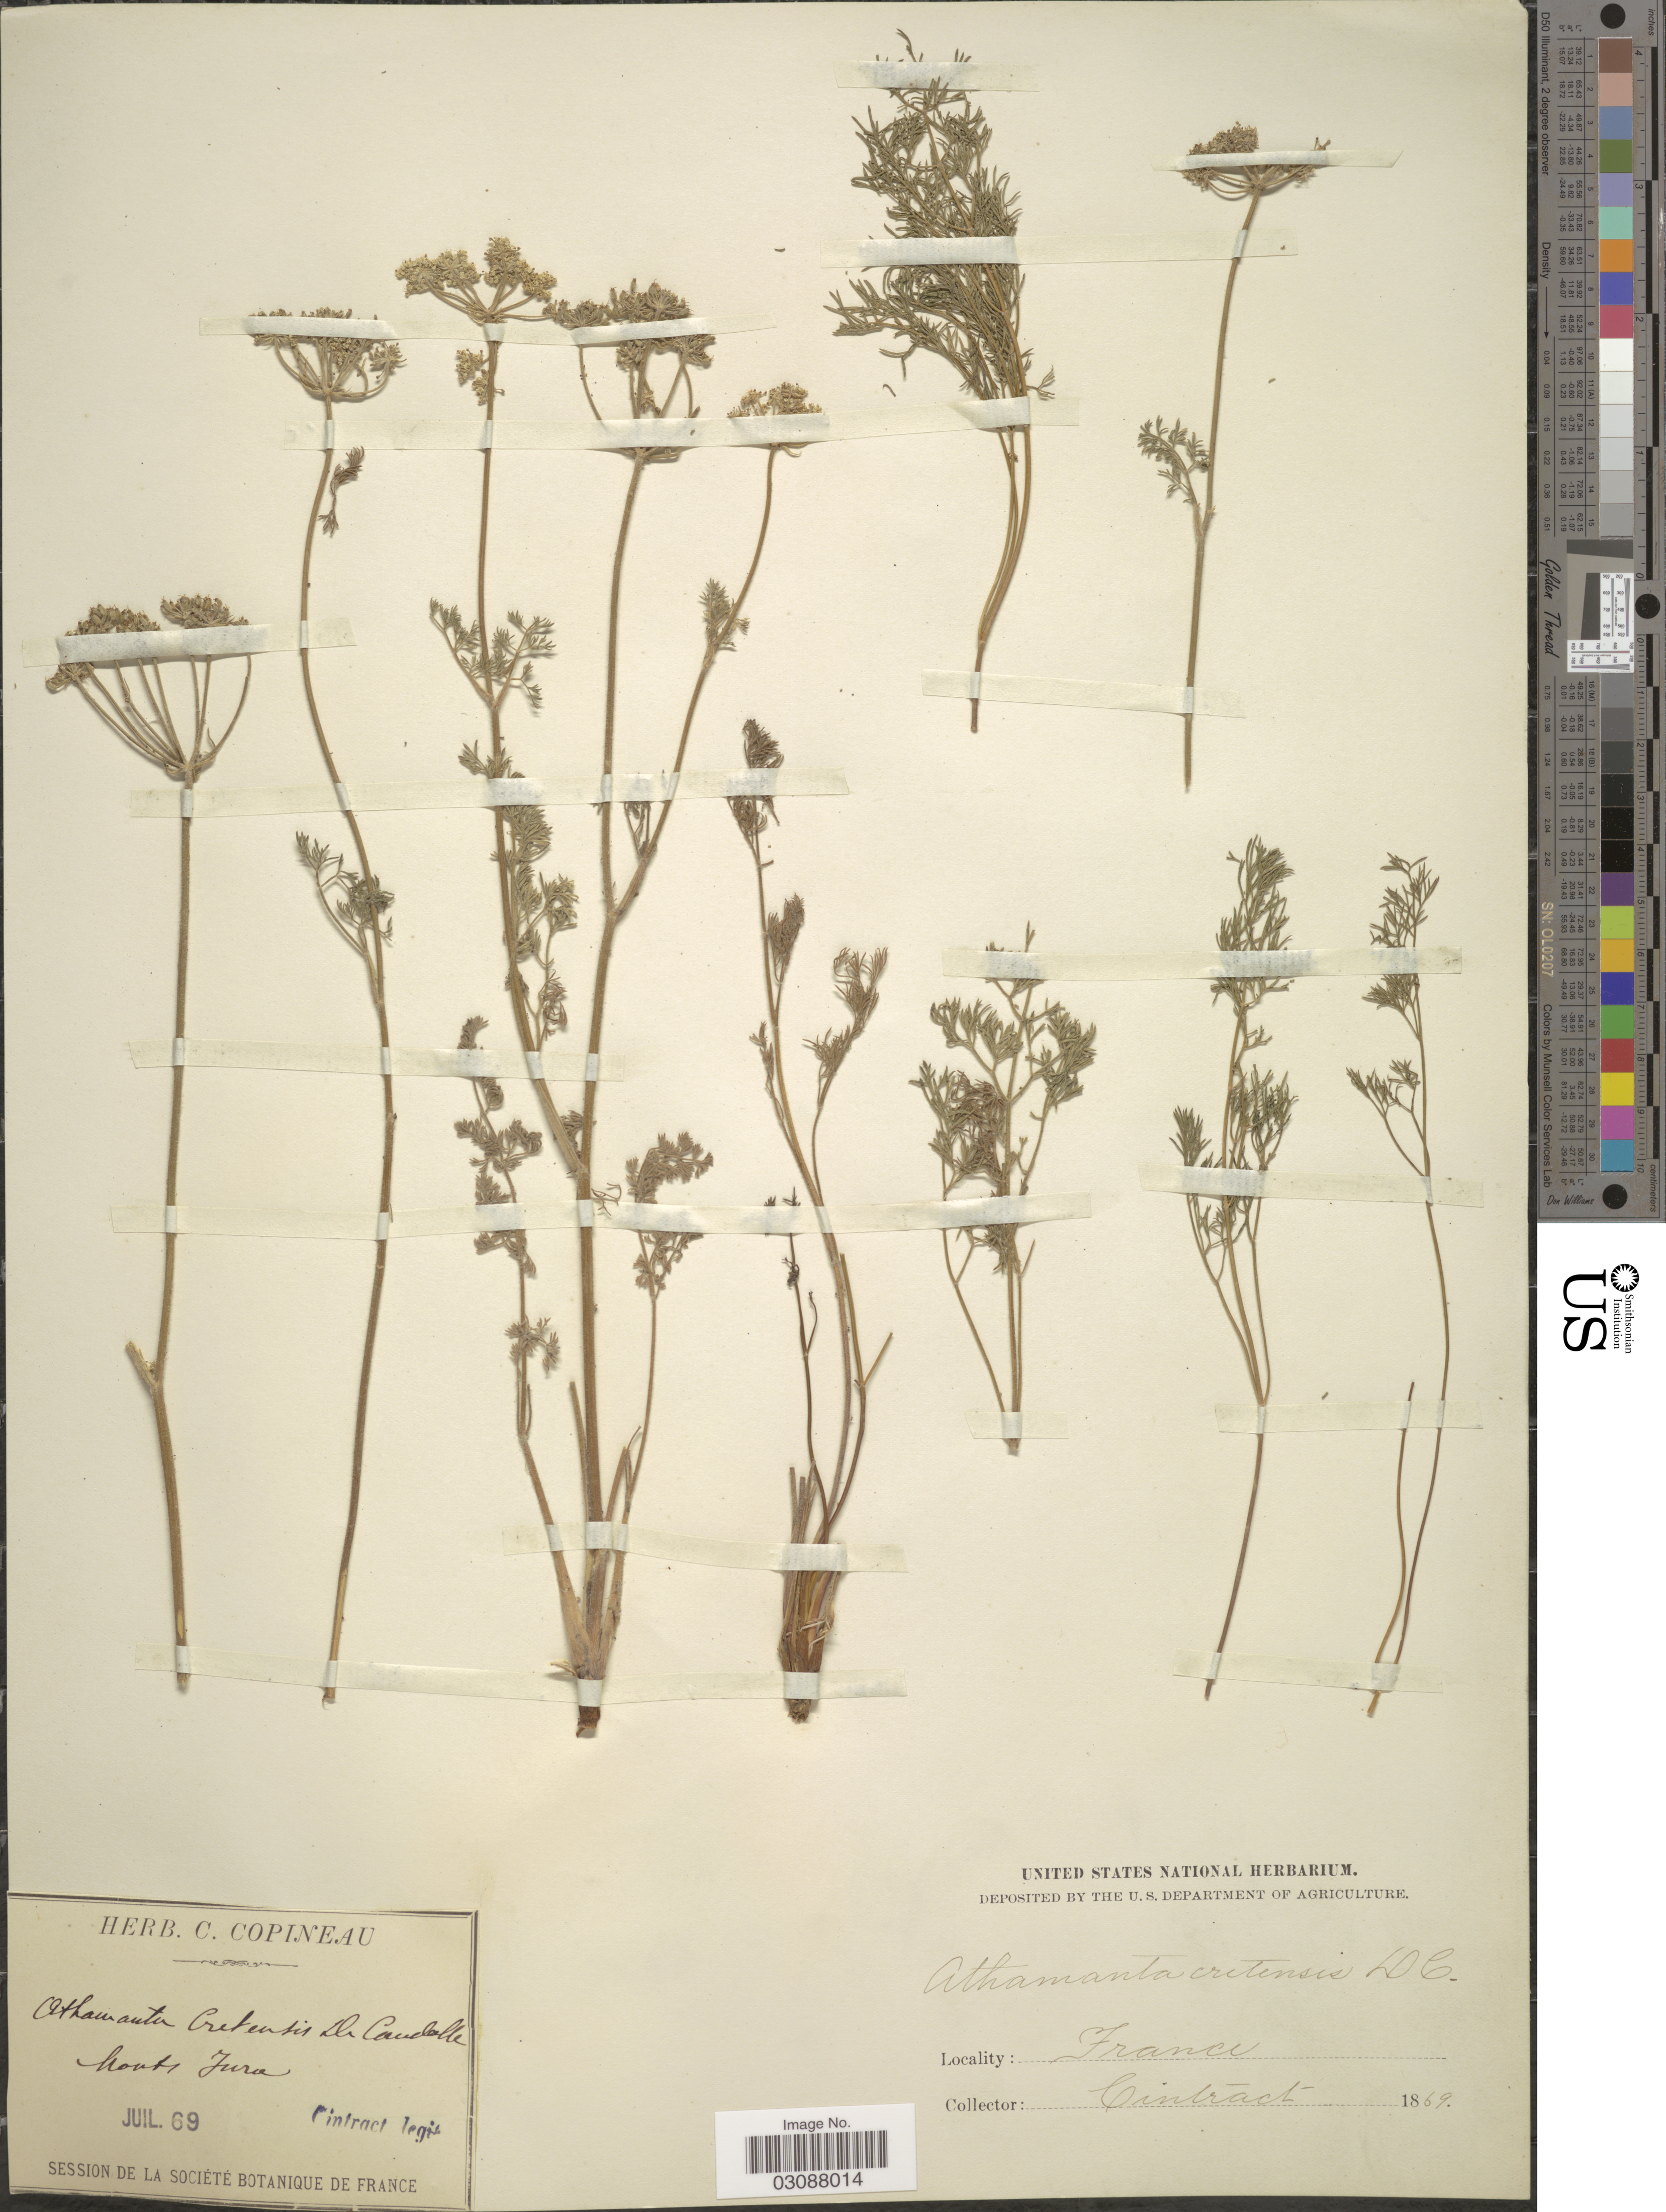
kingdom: Plantae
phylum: Tracheophyta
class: Magnoliopsida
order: Apiales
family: Apiaceae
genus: Athamanta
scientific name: Athamanta cretensis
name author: L.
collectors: Cintract, --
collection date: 1869-07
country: France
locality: Hauts Jura